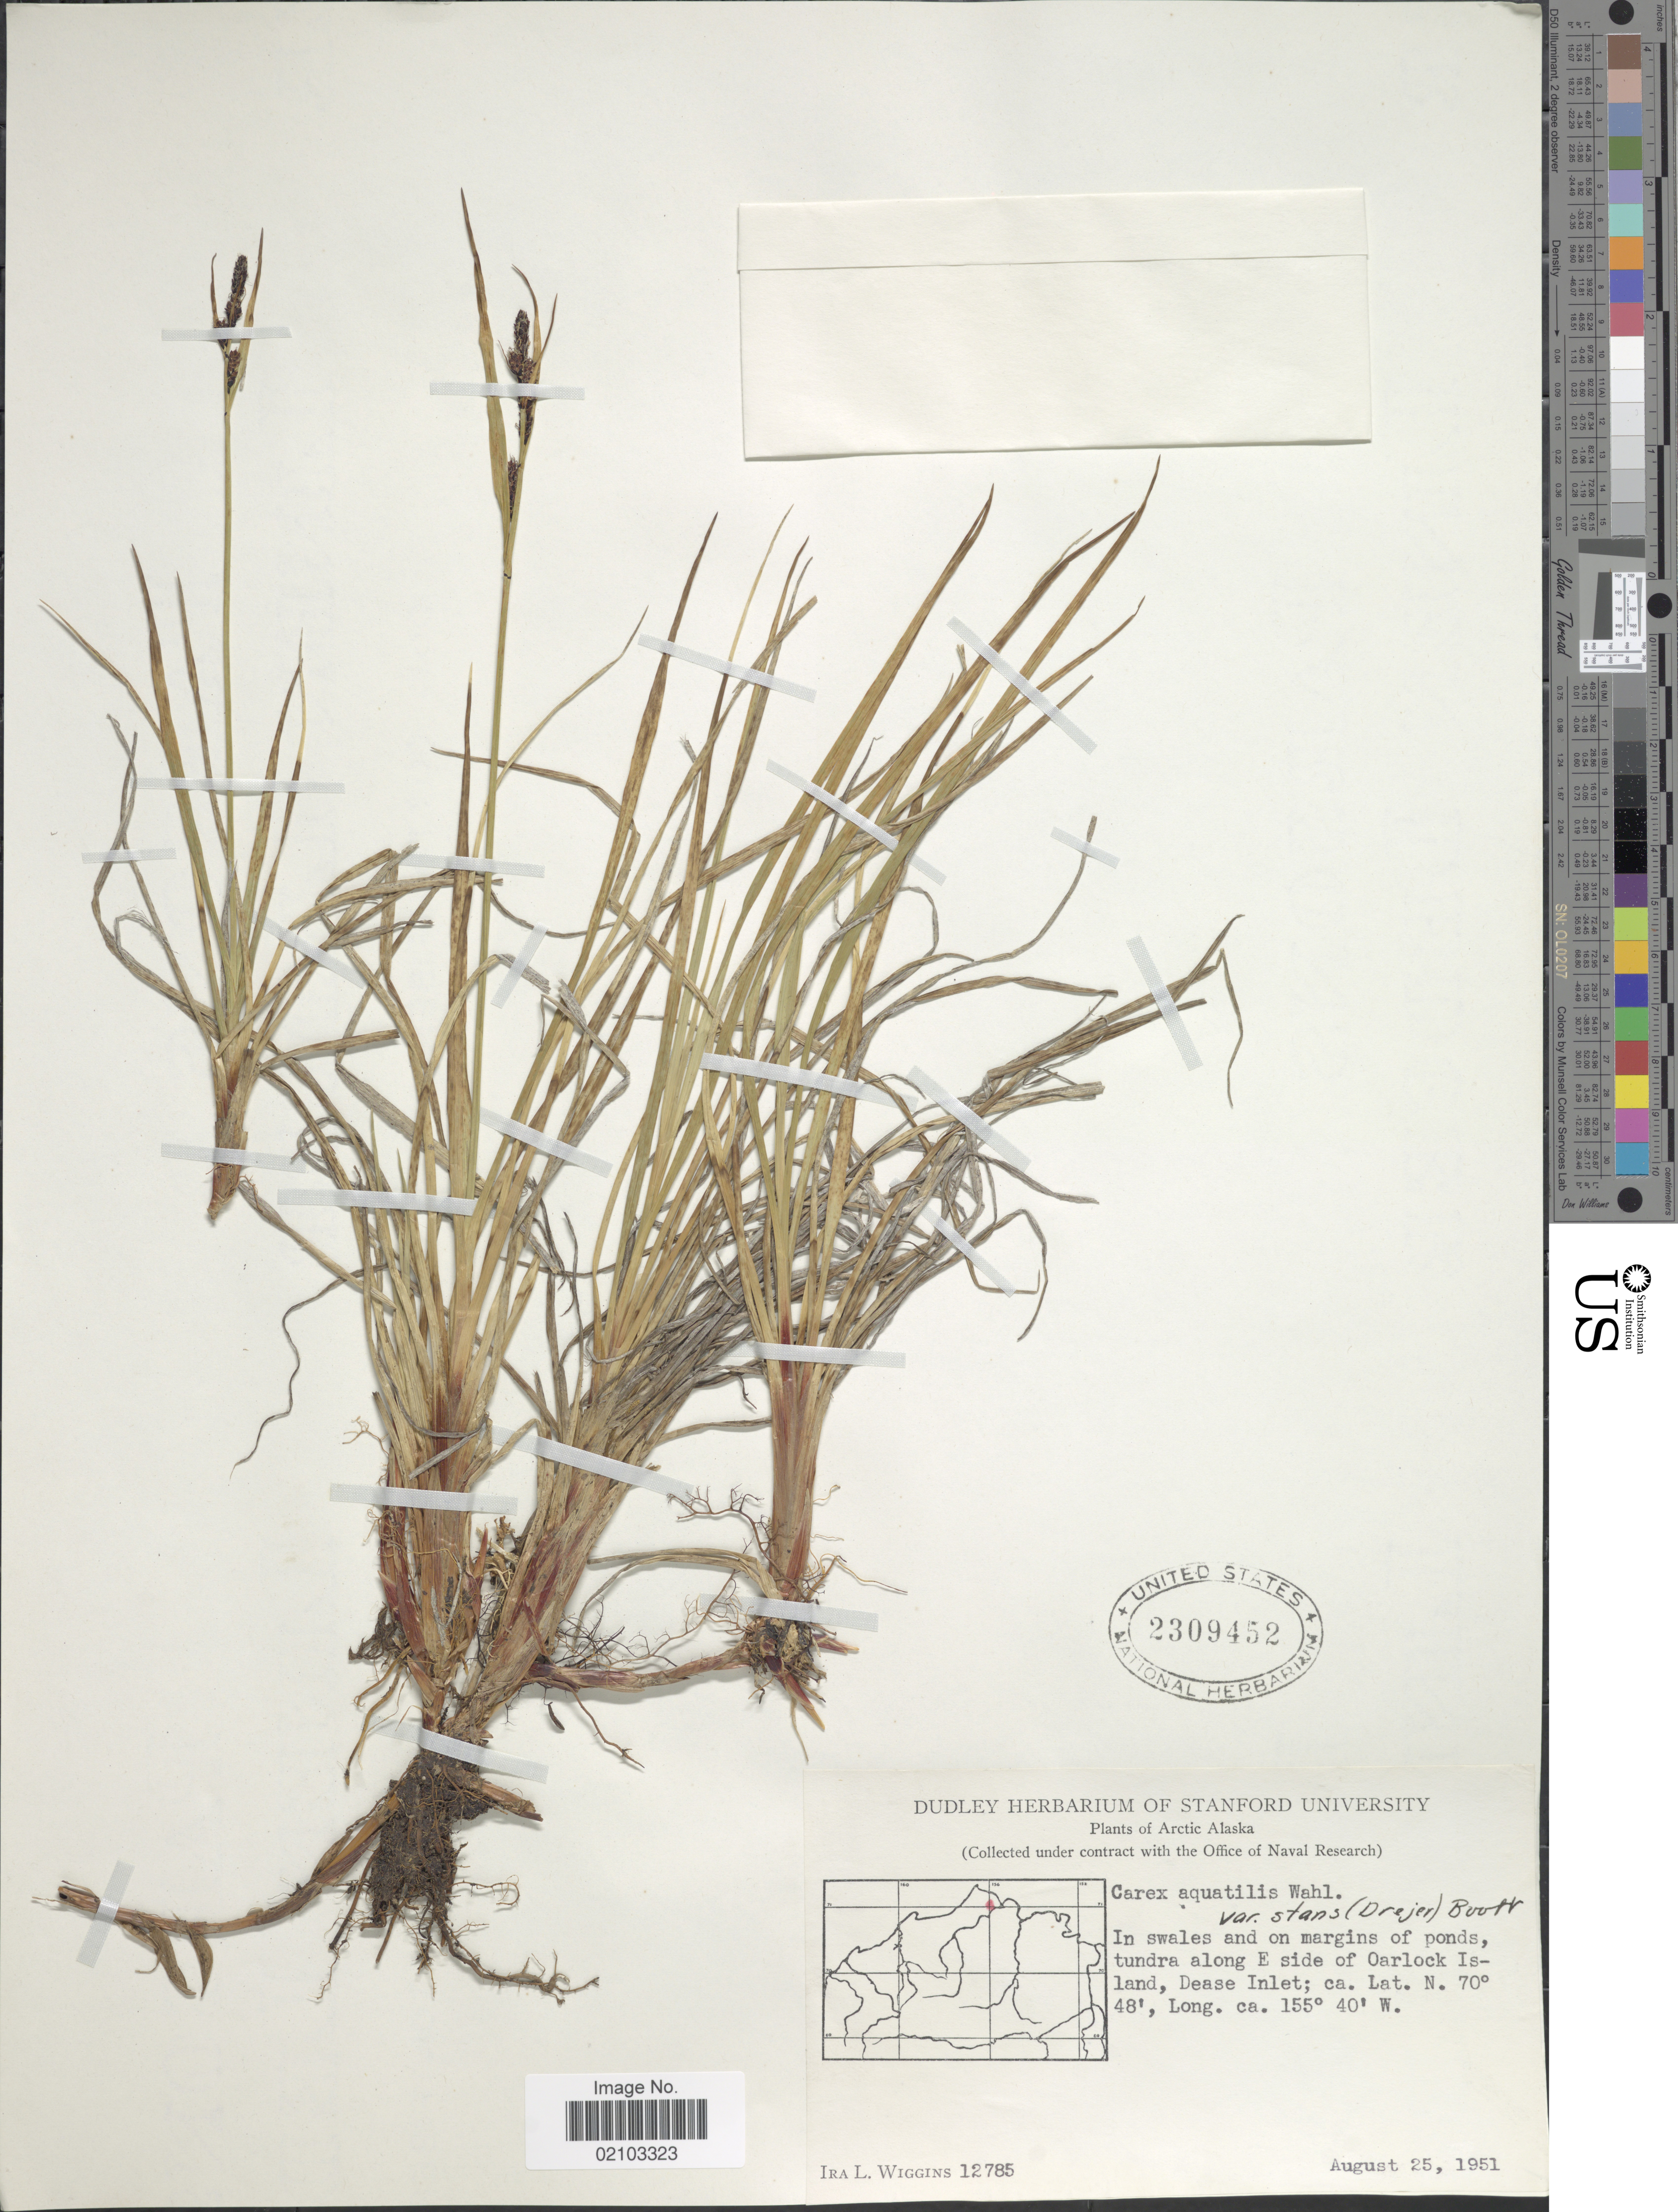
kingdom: Plantae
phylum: Tracheophyta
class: Liliopsida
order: Poales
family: Cyperaceae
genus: Carex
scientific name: Carex aquatilis var. minor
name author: Boott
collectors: I. L. Wiggins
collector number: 12785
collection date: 1951-08-25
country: United States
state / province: Alaska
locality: Arctic Alaska. In swales and on margins of ponds, tundra along E side of Oarlock Island, Dease Inlet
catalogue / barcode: US 2309452